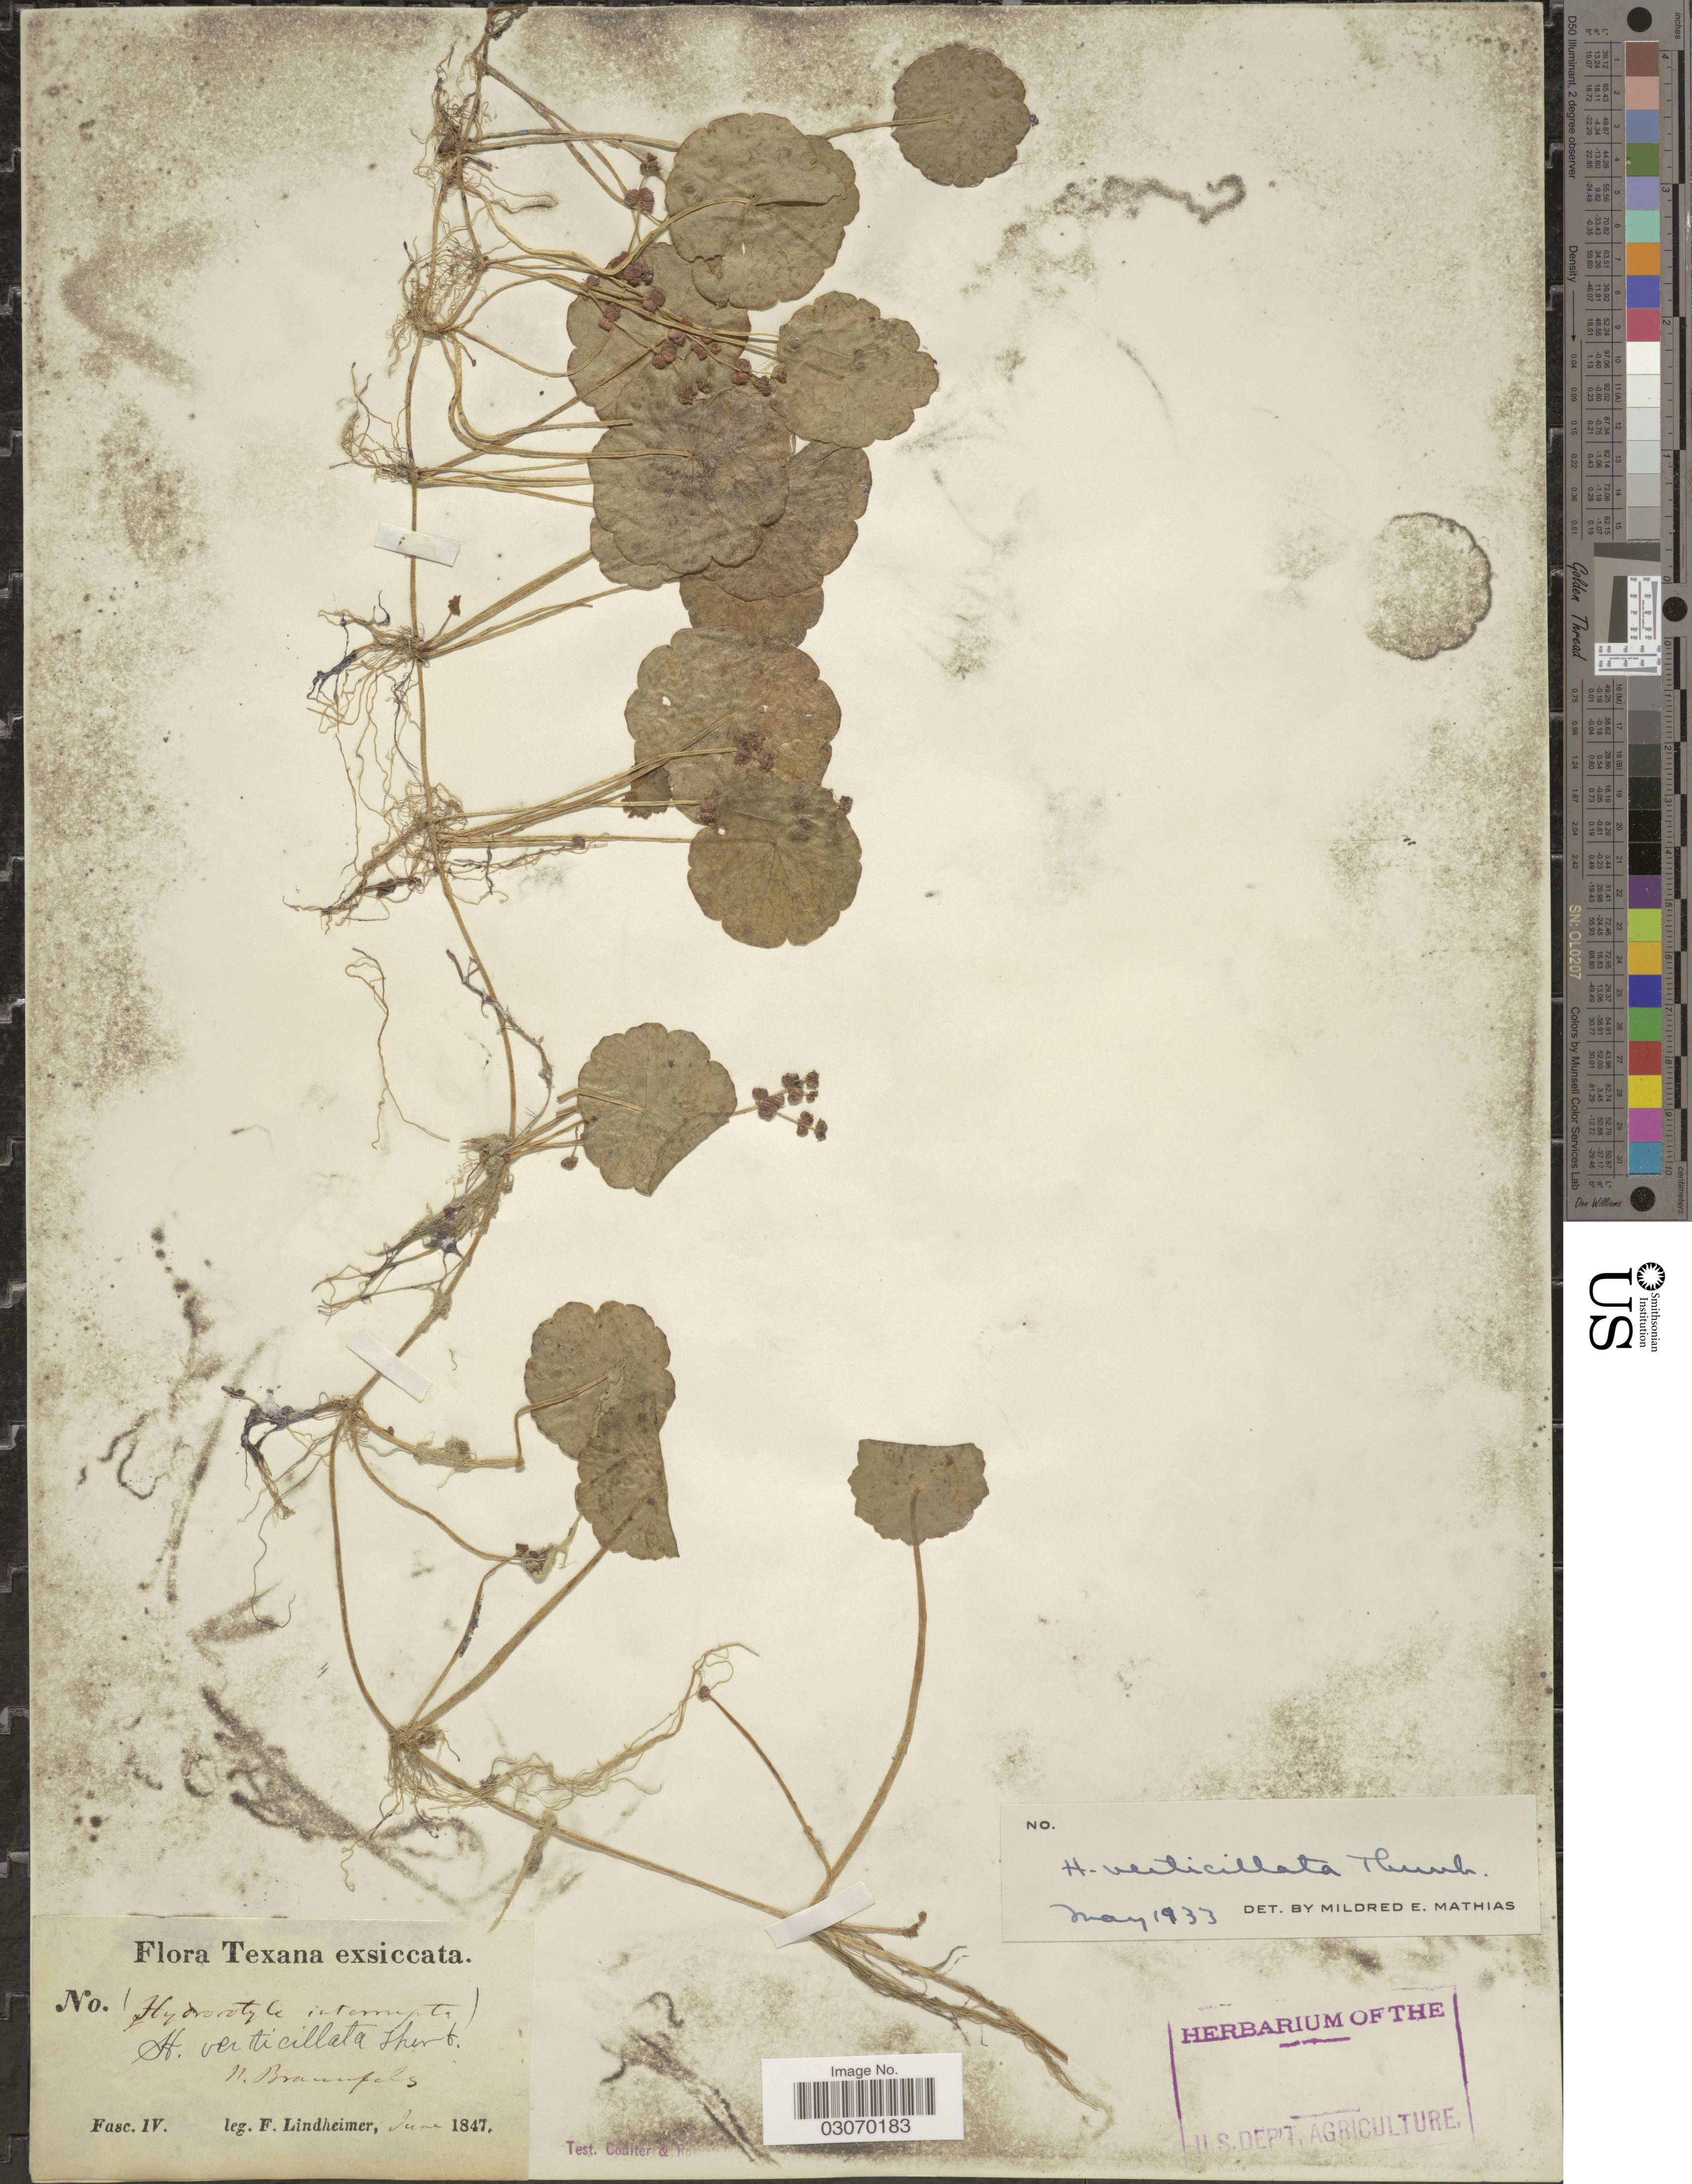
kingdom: Plantae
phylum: Tracheophyta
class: Magnoliopsida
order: Apiales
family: Araliaceae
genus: Hydrocotyle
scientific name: Hydrocotyle verticillata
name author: Thunb.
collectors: F. Lindheimer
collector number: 1?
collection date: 1847-06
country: United States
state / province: Texas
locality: Texana.